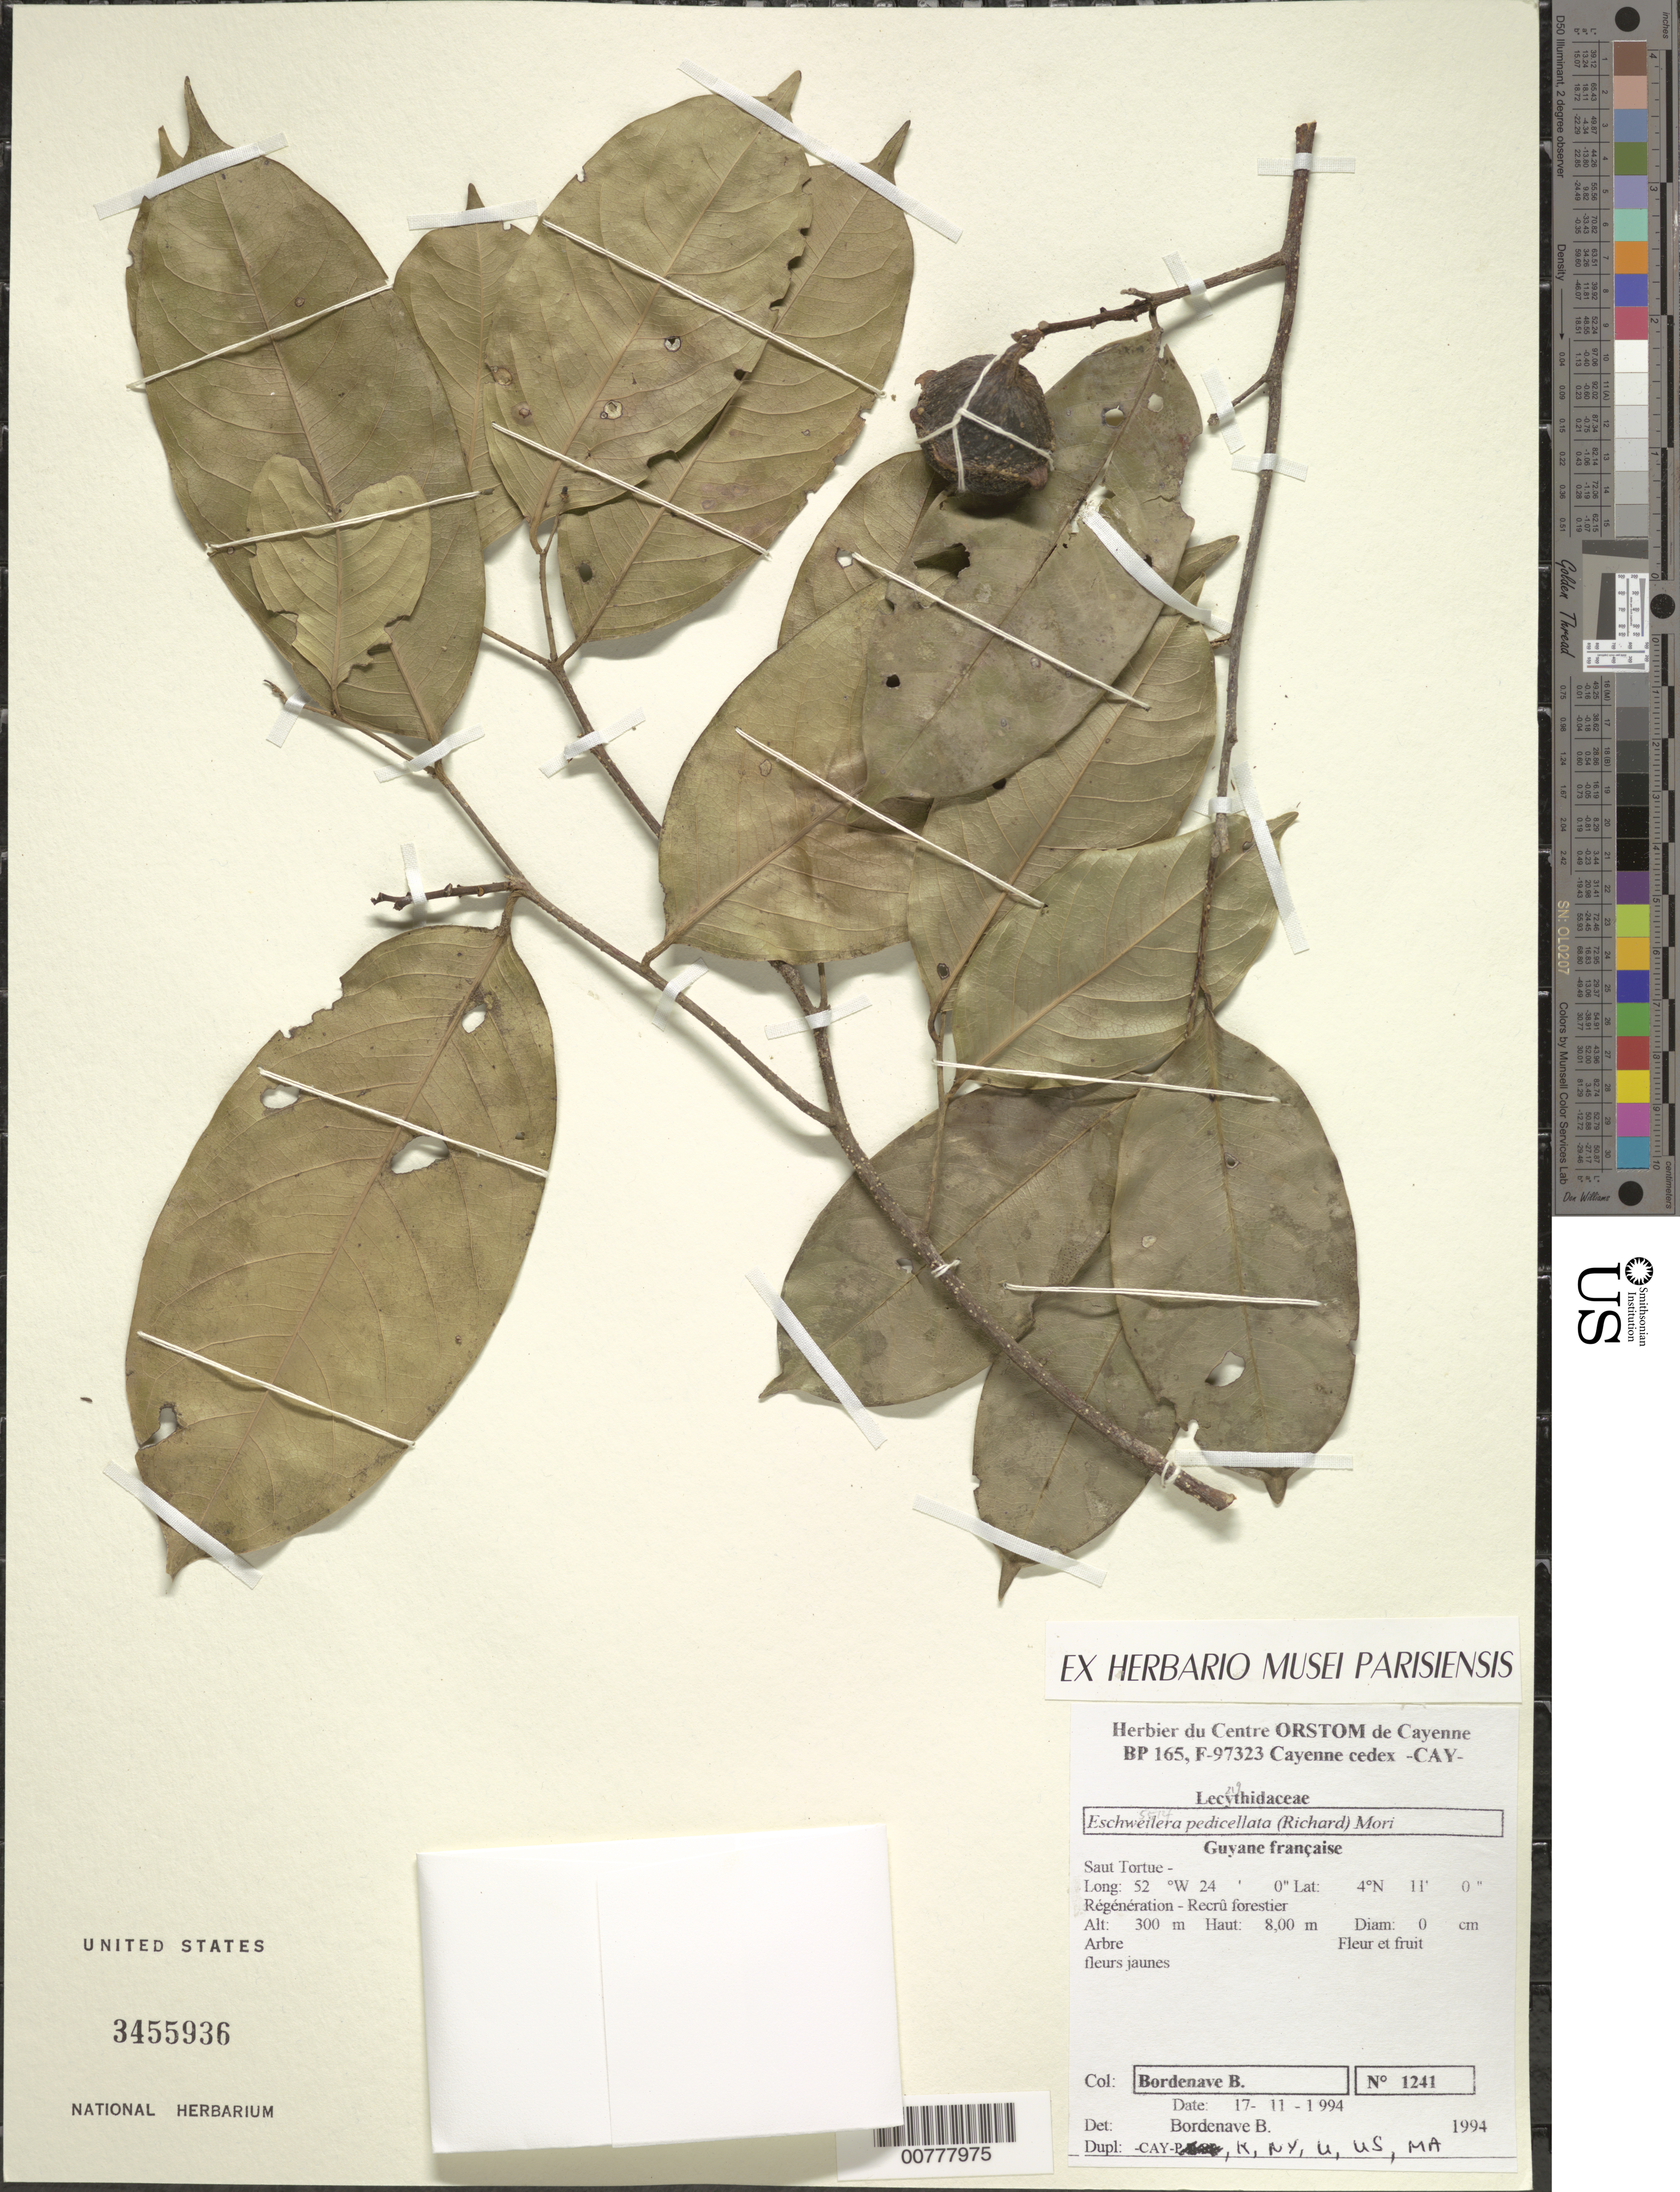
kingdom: Plantae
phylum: Tracheophyta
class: Magnoliopsida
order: Ericales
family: Lecythidaceae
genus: Eschweilera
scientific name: Eschweilera pedicellata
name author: (Rich.) S.A. Mori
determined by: Bordenave, B.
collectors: B. Bordenave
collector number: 1241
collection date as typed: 17-Nov-94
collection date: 1994-11-17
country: French Guiana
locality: Saut Tortue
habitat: Régénération-recrû forestier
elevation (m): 300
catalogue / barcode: US 3455936